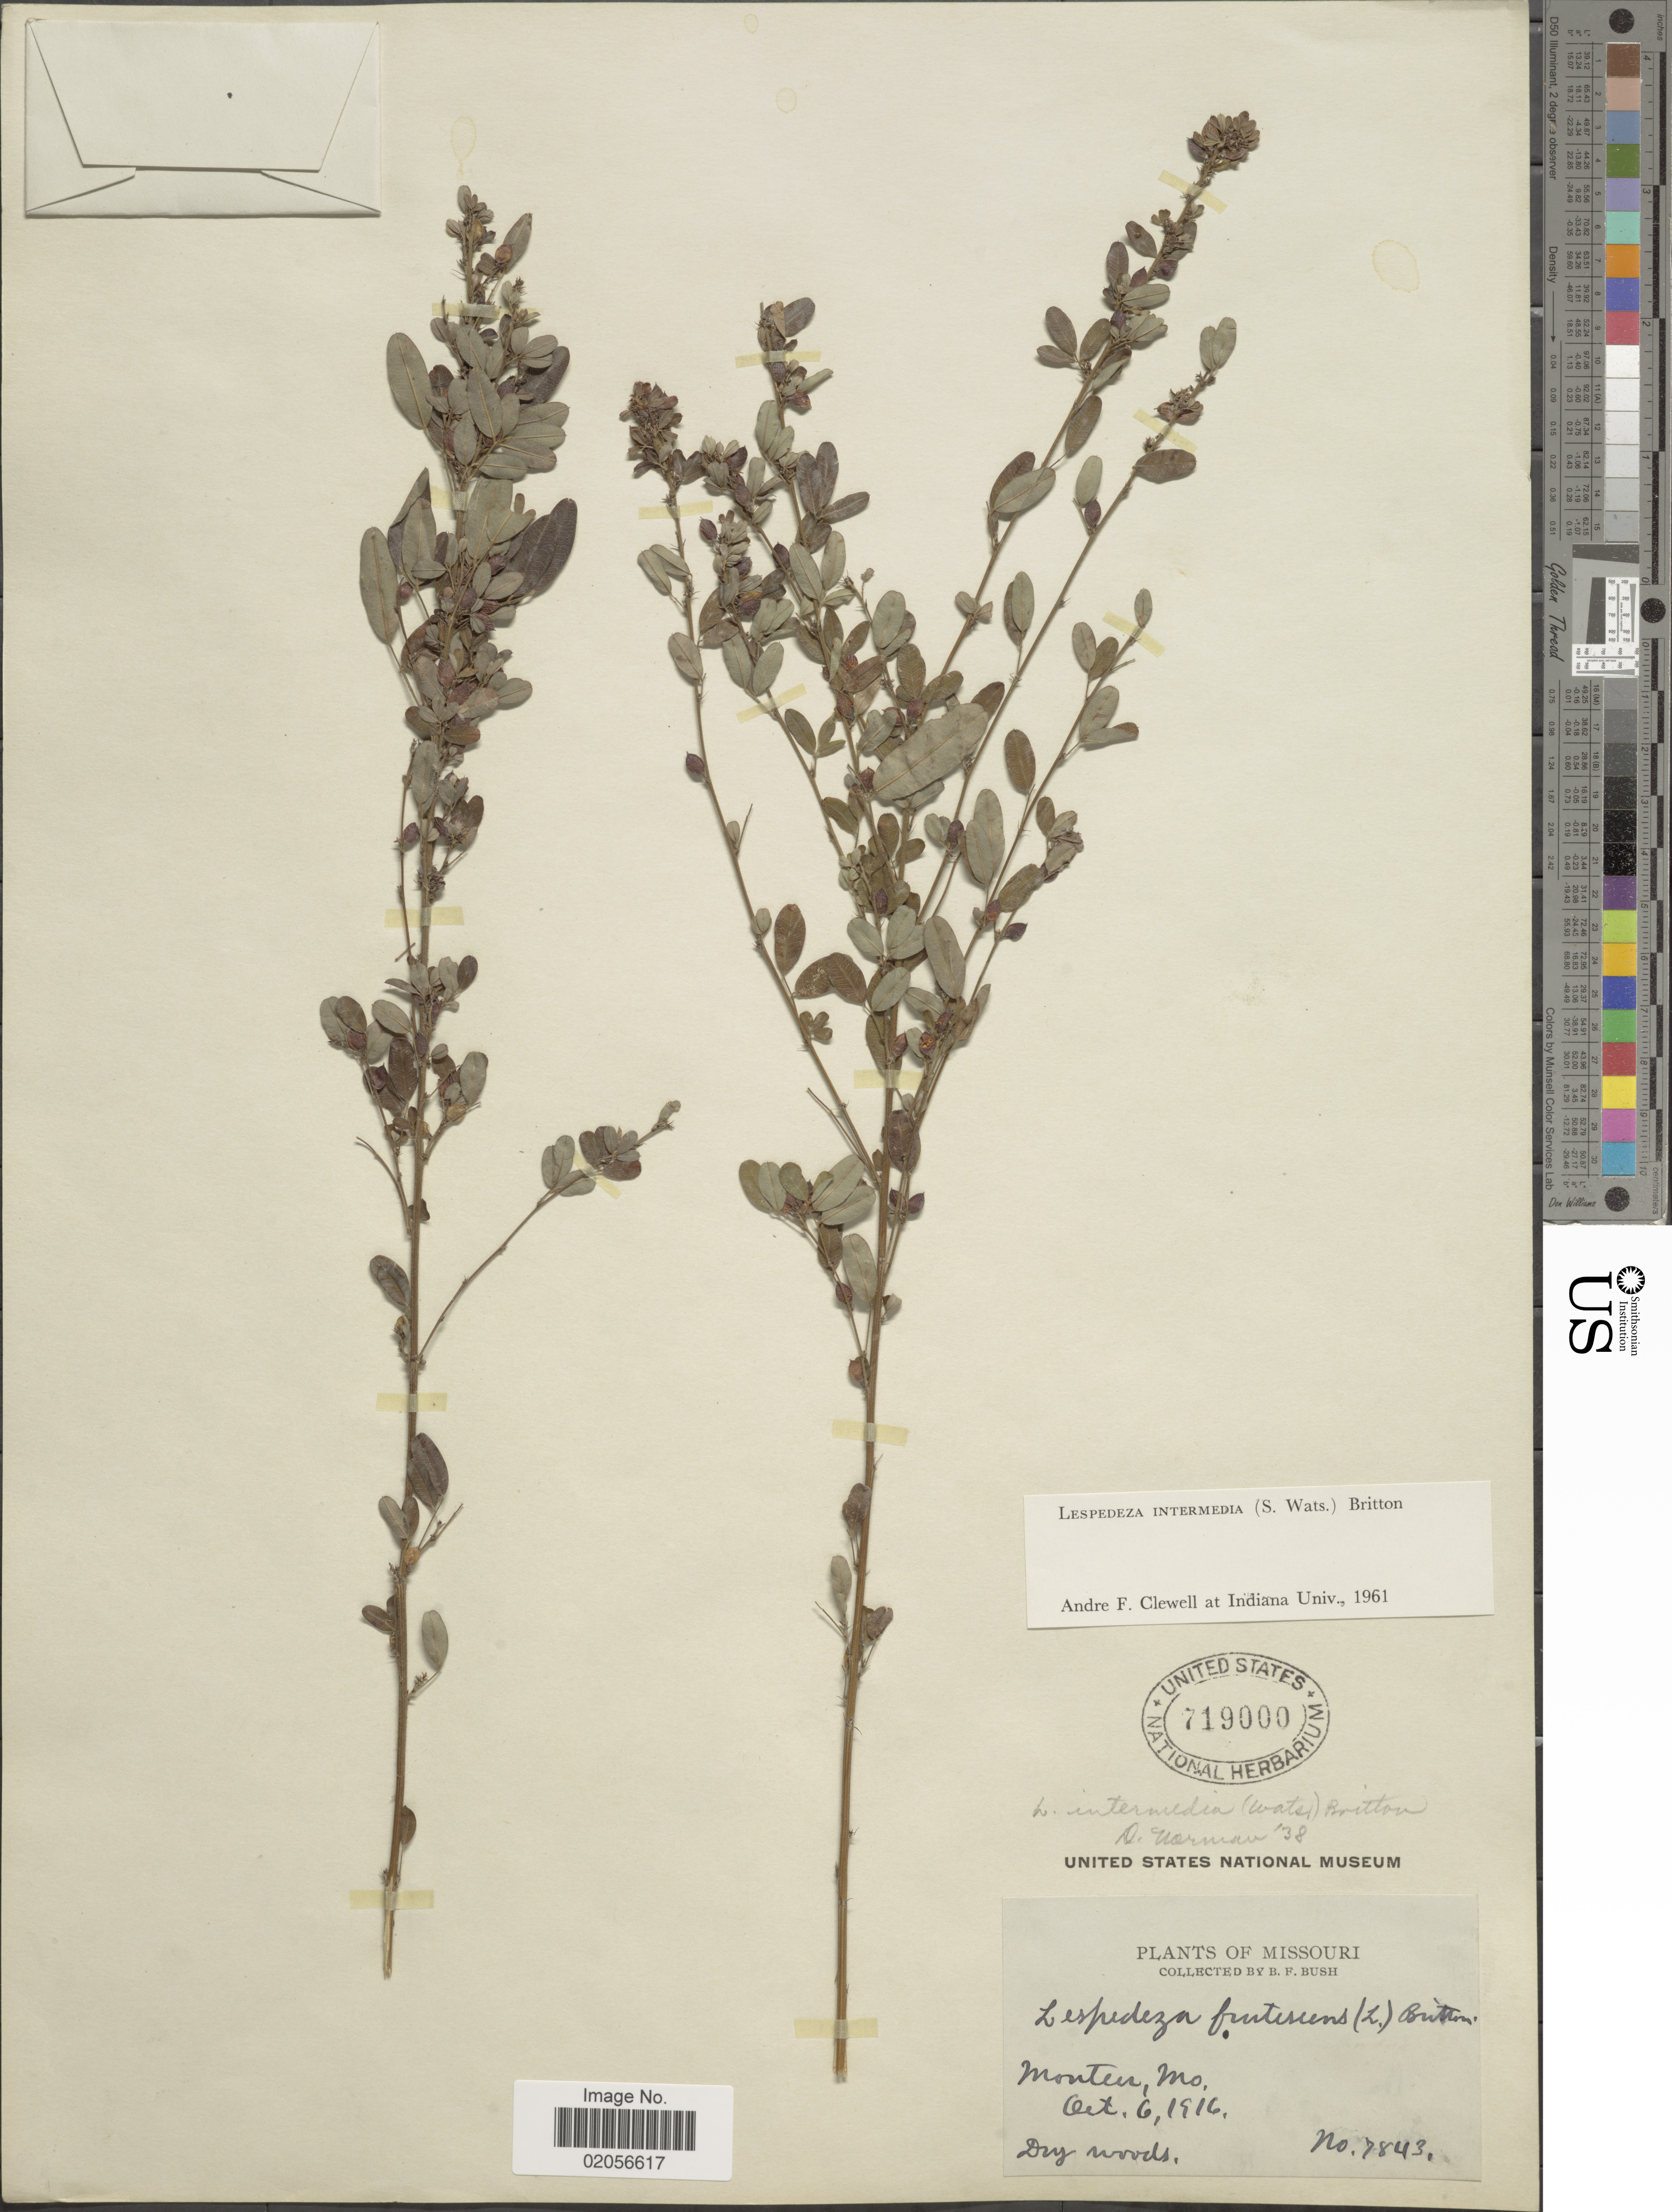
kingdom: Plantae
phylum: Tracheophyta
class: Magnoliopsida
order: Fabales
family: Fabaceae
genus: Lespedeza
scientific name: Lespedeza intermedia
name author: (S. Watson) Britton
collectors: B. F. Bush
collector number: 7843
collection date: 1916-10-06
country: United States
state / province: Missouri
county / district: Shannon County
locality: Montier, Dry woods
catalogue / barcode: US 719000